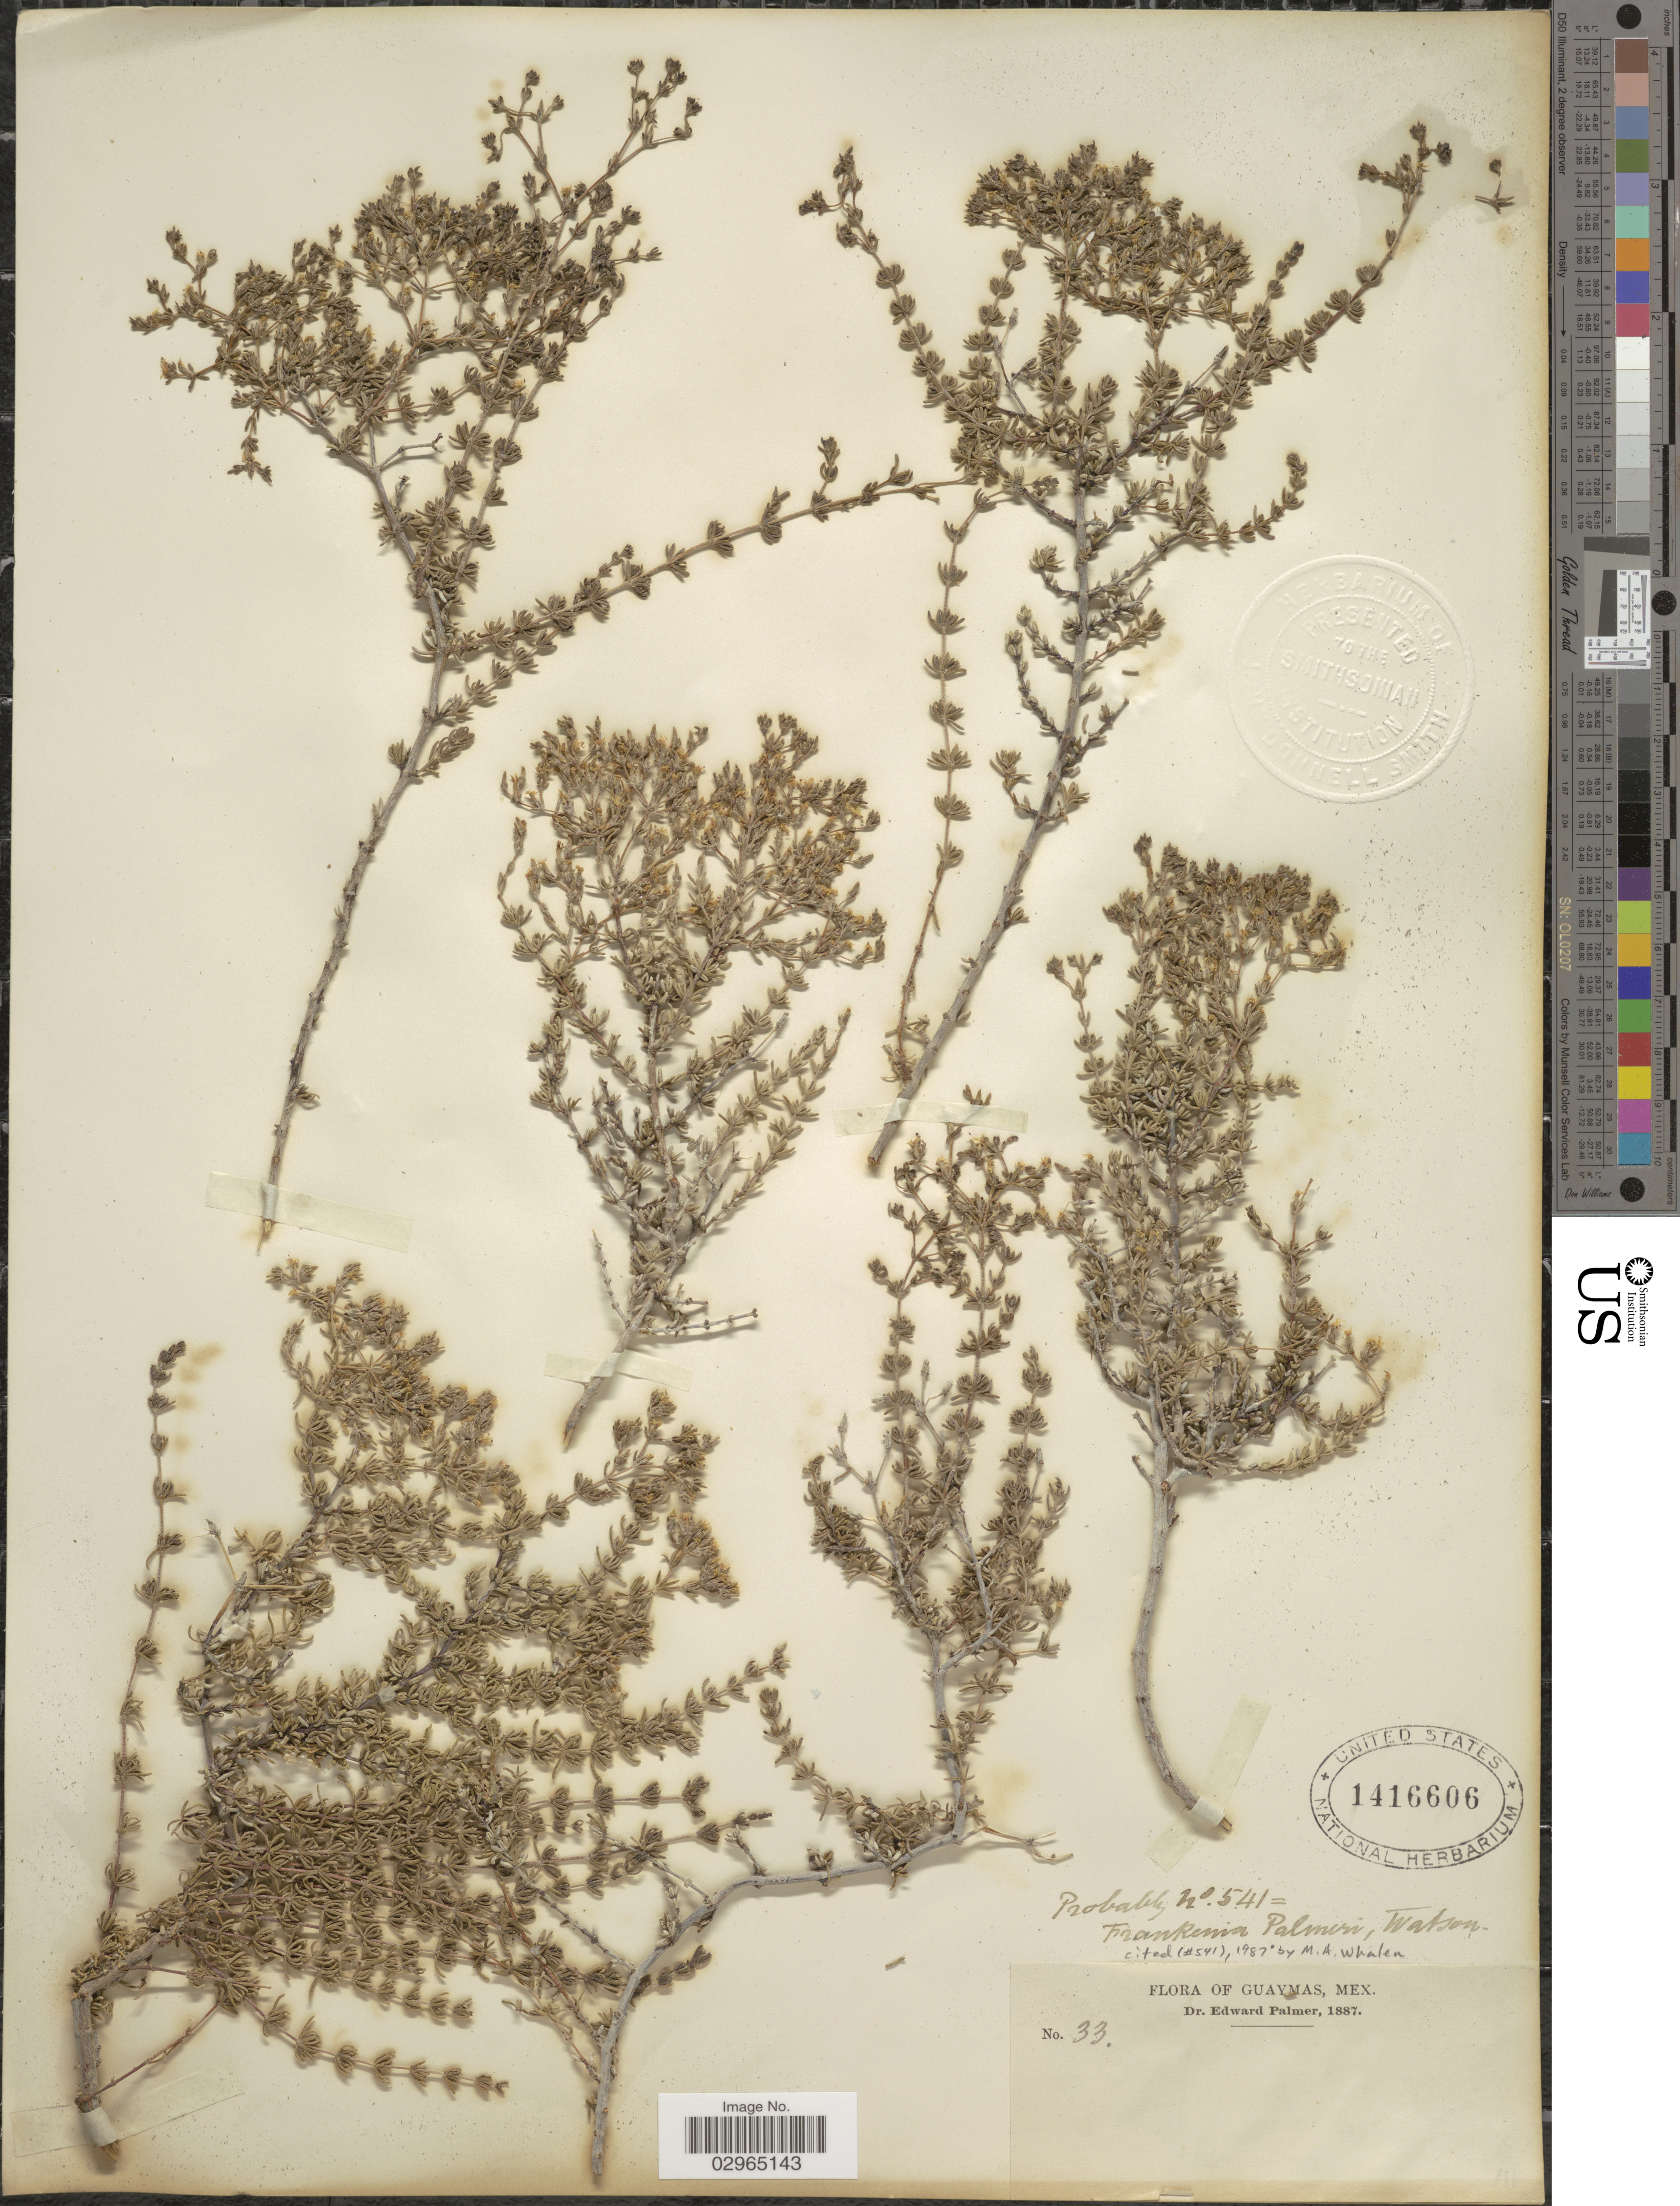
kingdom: Plantae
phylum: Tracheophyta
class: Magnoliopsida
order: Caryophyllales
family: Frankeniaceae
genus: Frankenia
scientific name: Frankenia palmeri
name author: S. Watson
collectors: E. Palmer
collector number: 33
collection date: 1887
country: Mexico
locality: Guaymas.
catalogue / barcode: US 1416606